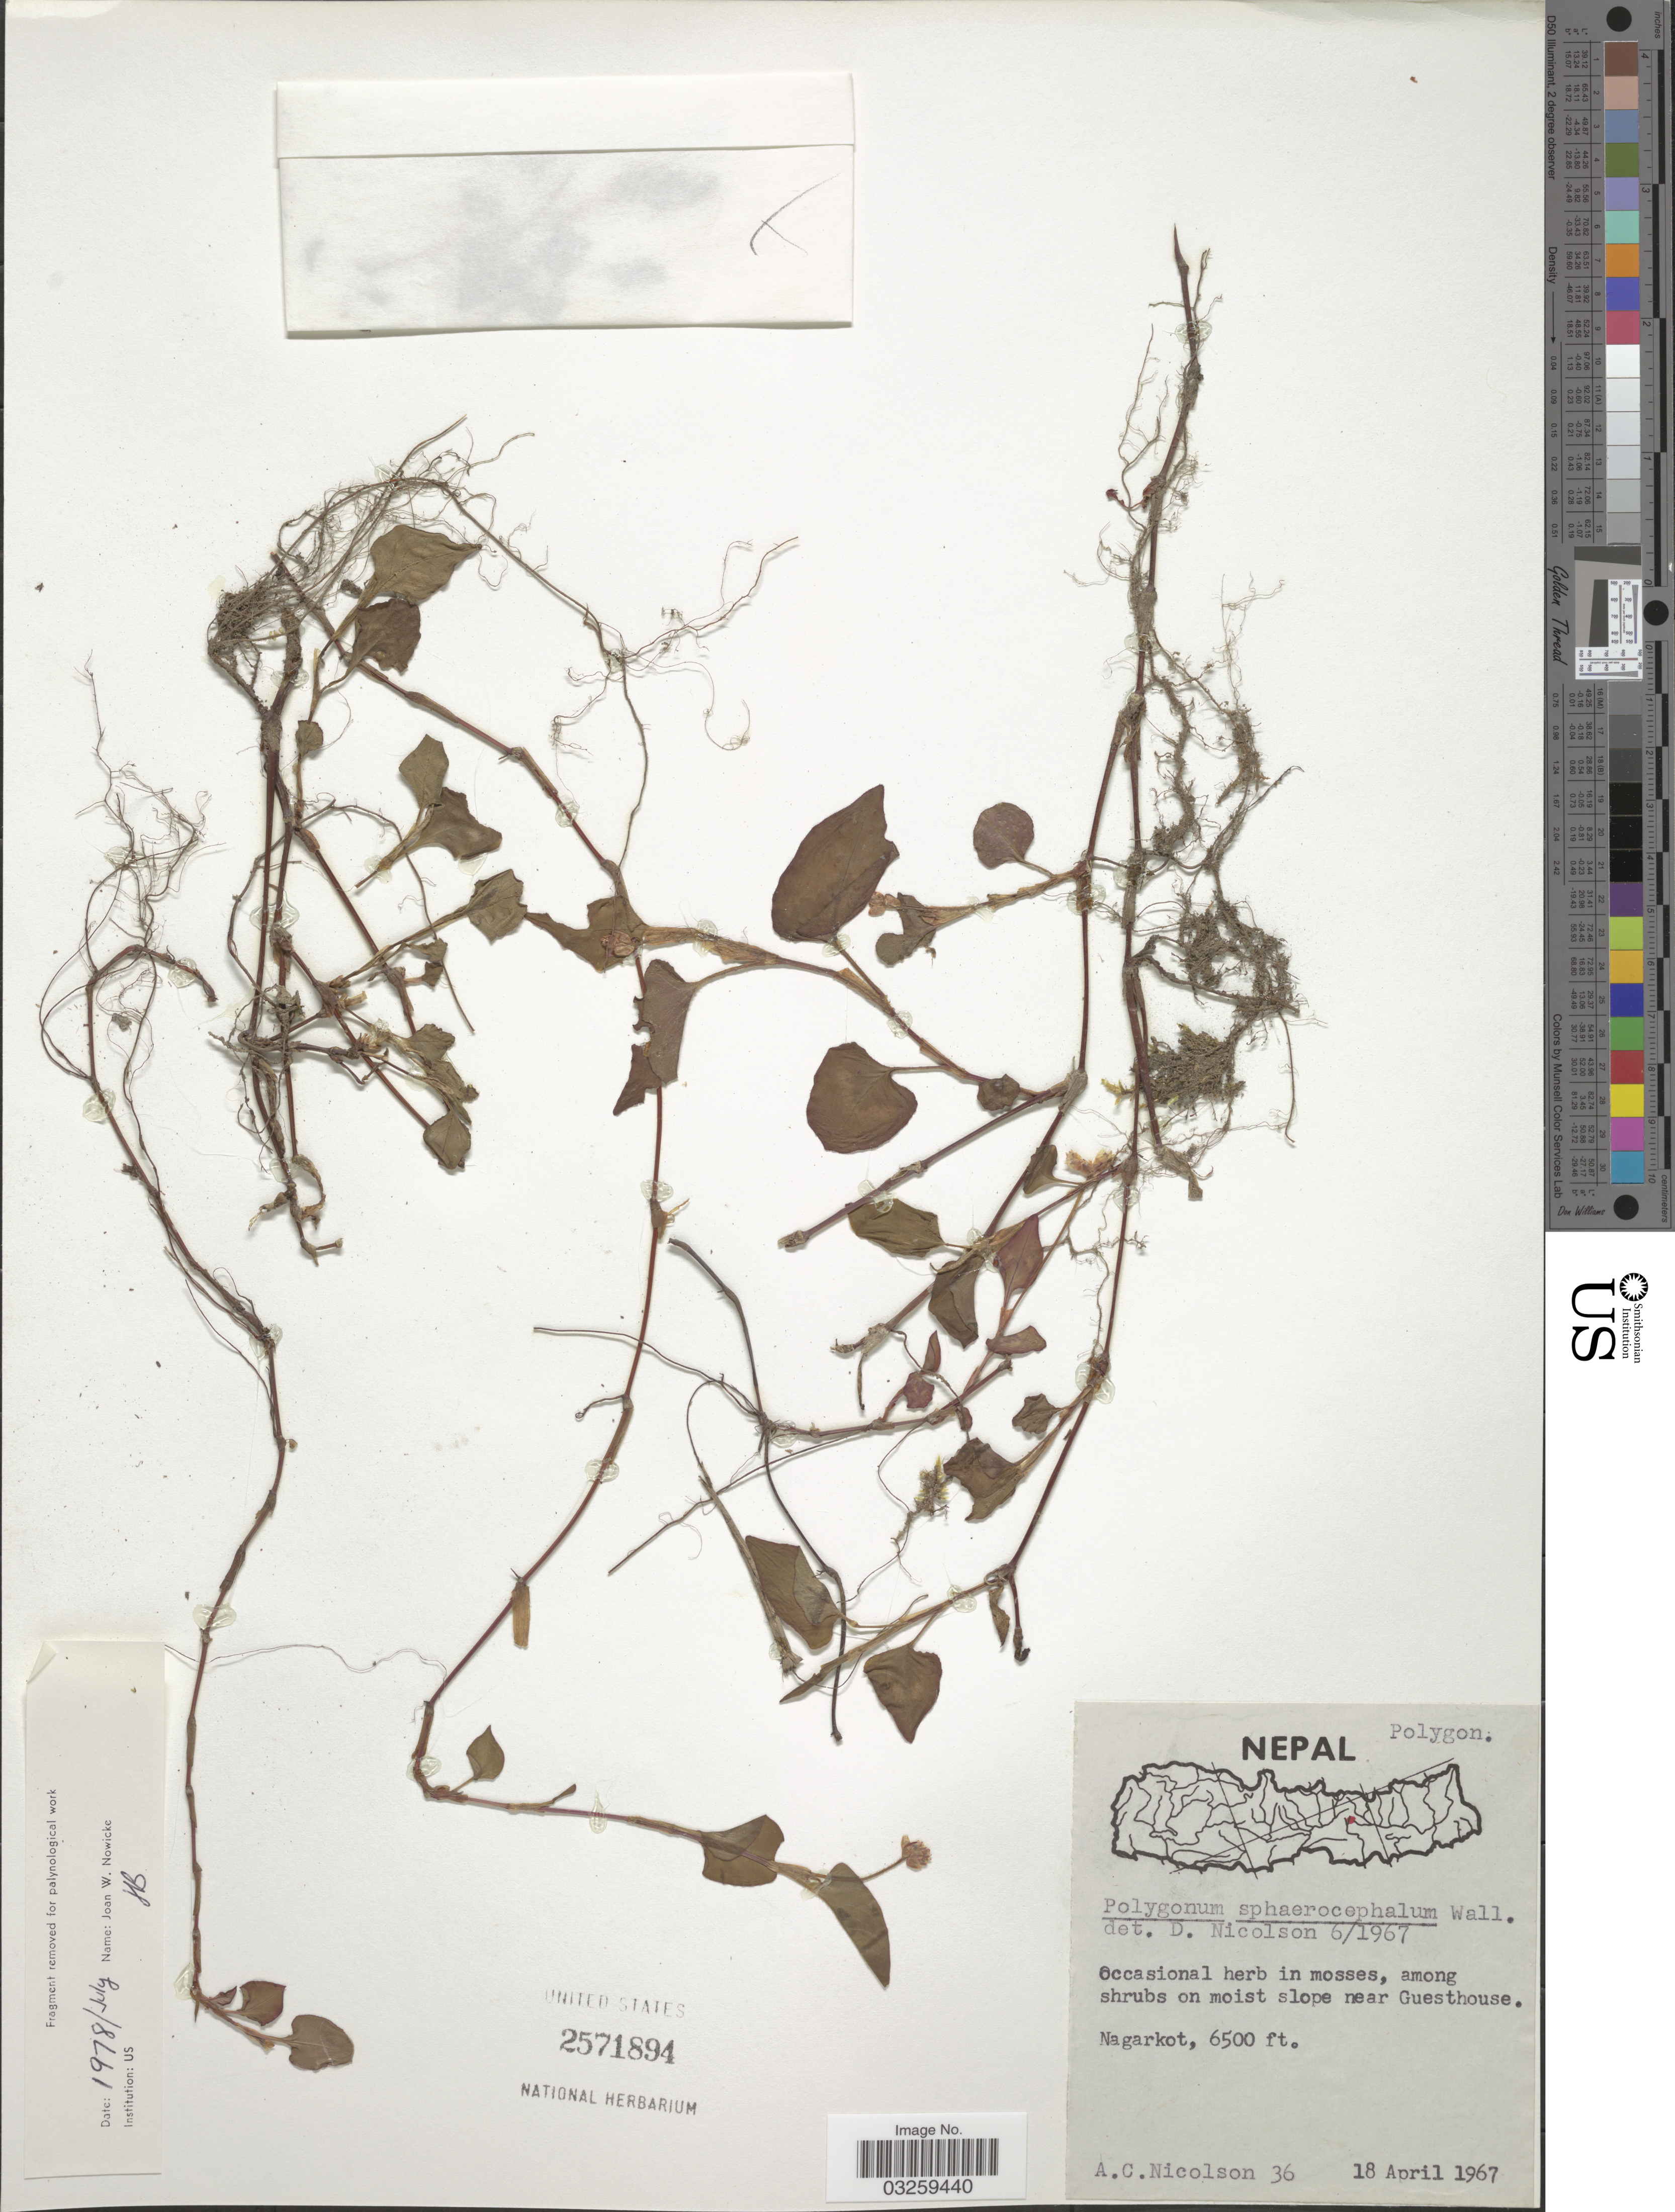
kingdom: Plantae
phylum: Tracheophyta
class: Magnoliopsida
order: Caryophyllales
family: Polygonaceae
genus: Polygonum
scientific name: Polygonum sphaerostachyum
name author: Meisn.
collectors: A. C. Nicolson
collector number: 36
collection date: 1967-04-18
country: Nepal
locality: Among shrubs on moist slope near Guesthouse, Nagarkot.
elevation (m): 1981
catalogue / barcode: US 2571894